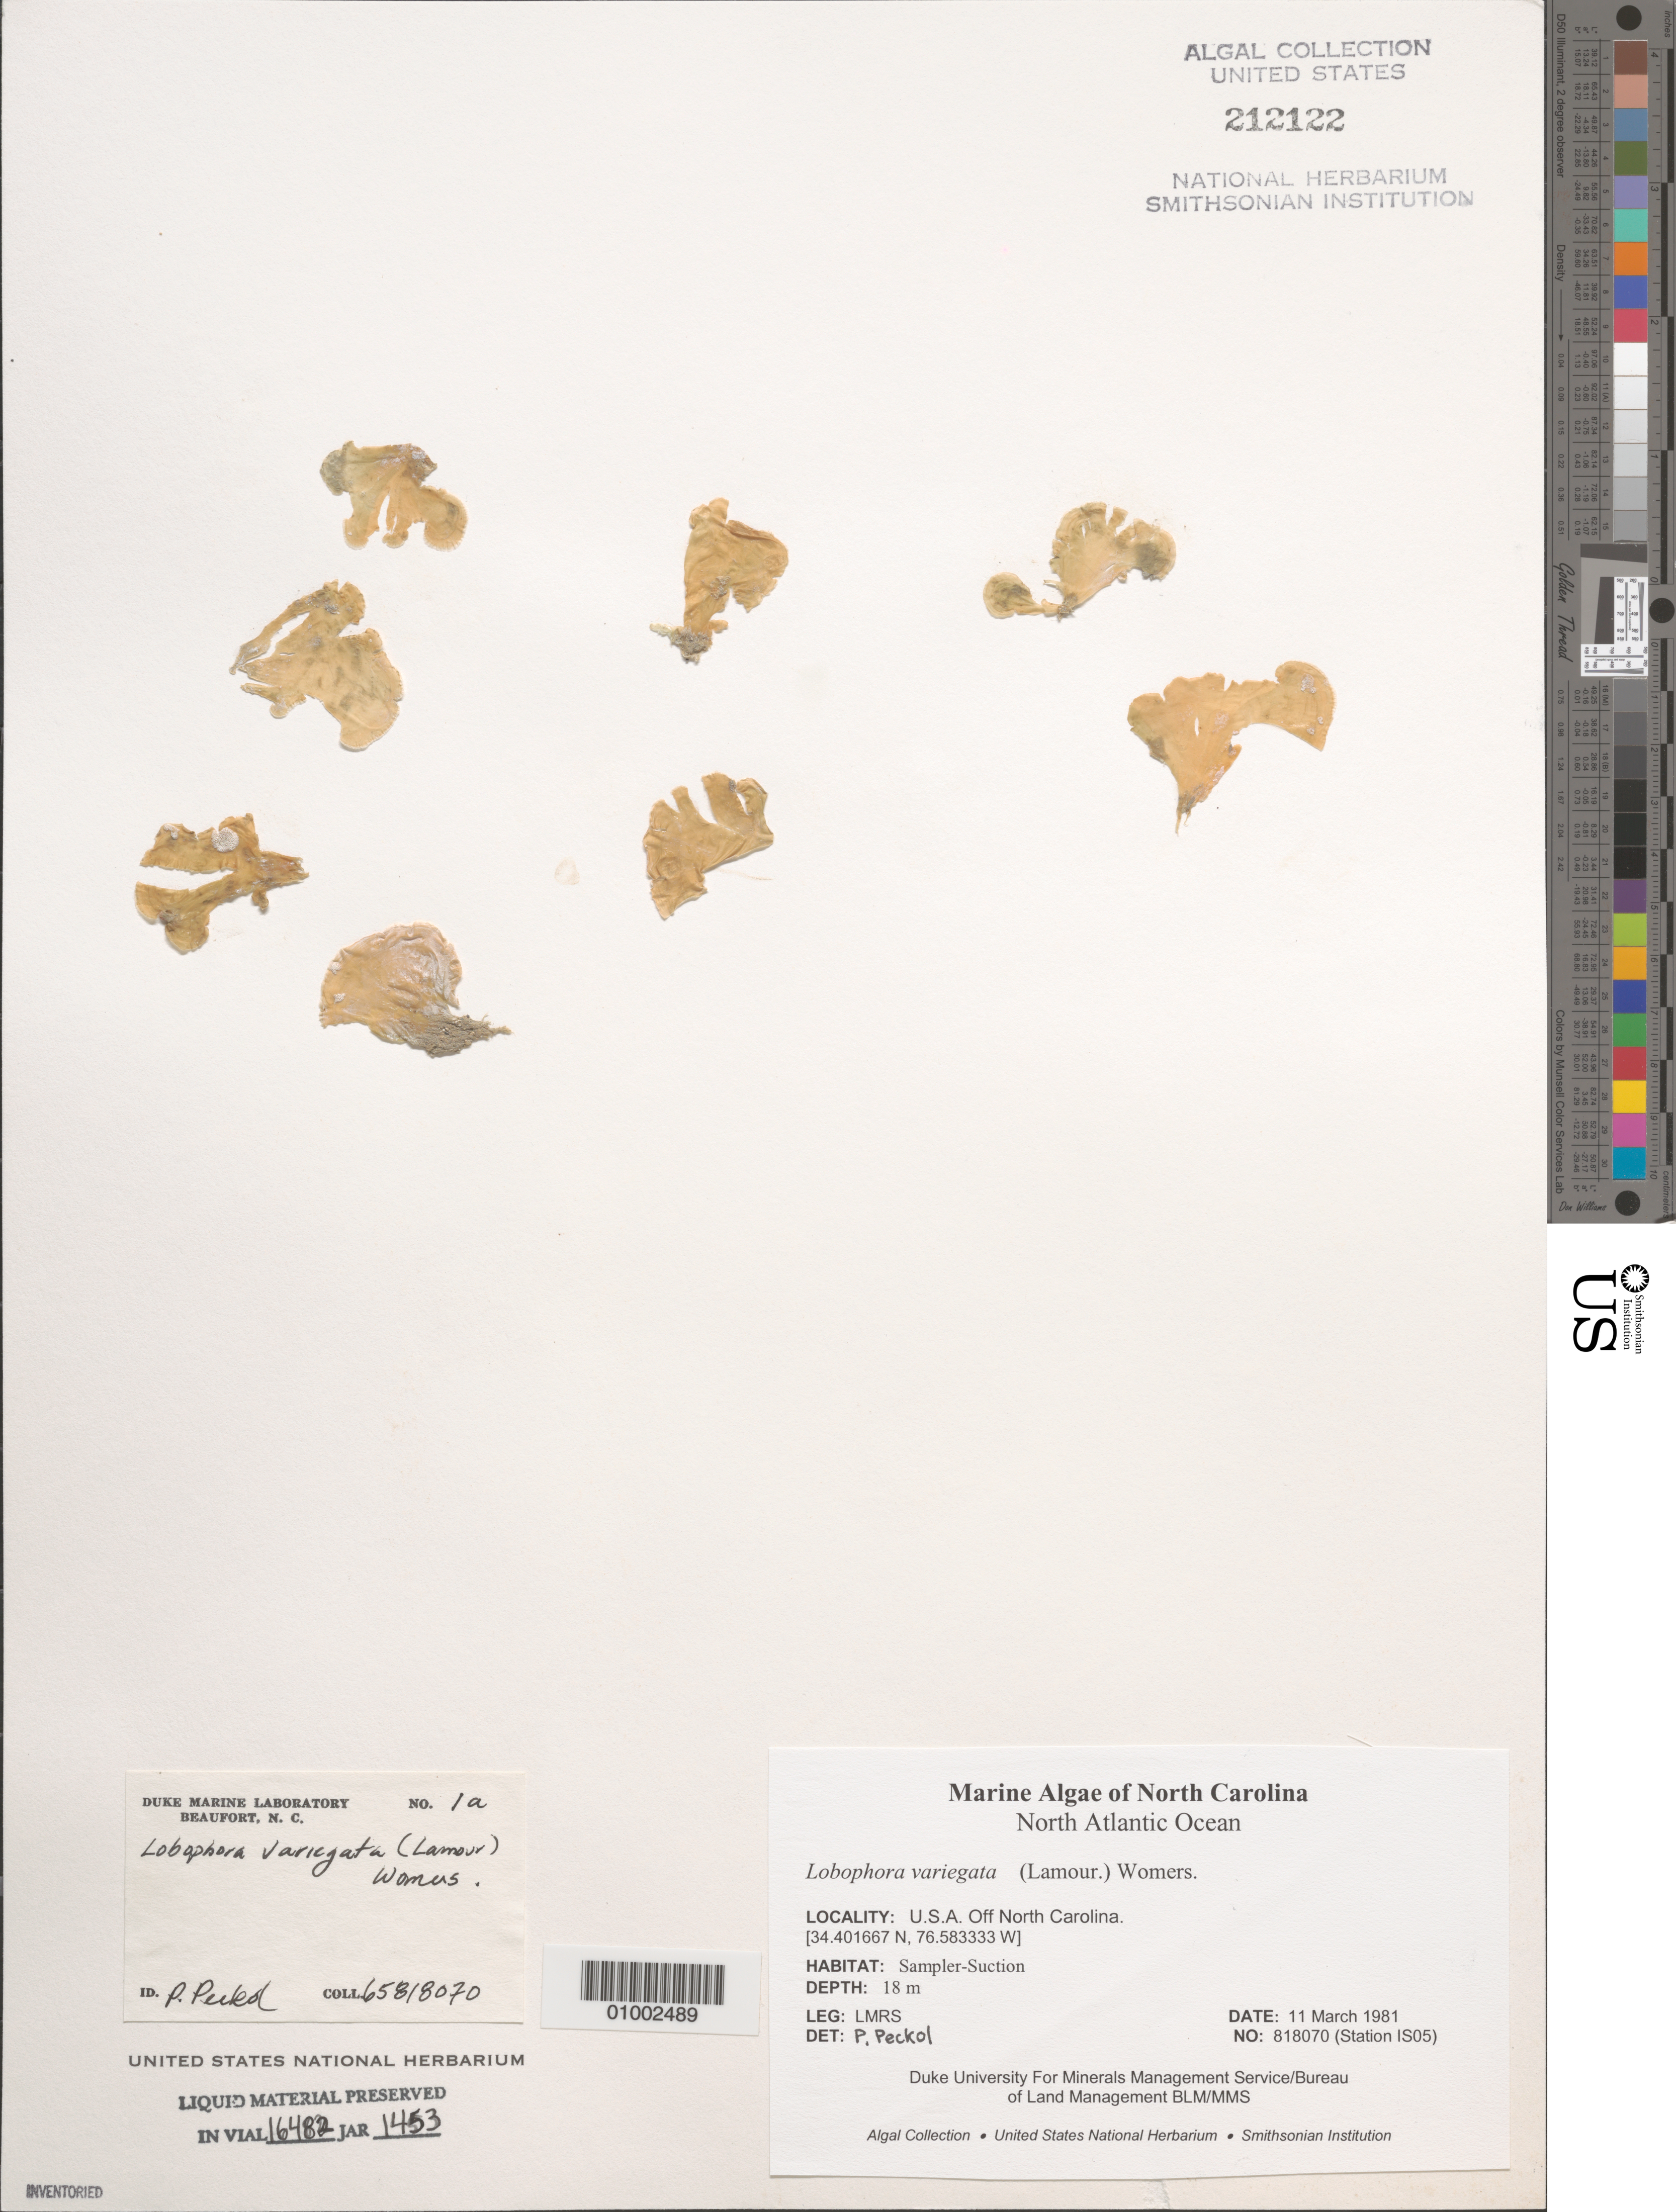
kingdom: Chromista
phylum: Ochrophyta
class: Phaeophyceae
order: Dictyotales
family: Dictyotaceae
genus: Lobophora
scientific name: Lobophora variegata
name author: (J.V.Lamouroux) Womersley & E.C. Oliveira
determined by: Peckol, P.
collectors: LMRS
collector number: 818070 (Station IS05)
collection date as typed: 11 Mar 1981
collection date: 1981-03-11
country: United States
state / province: North Carolina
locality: North Atlantic Ocean off North Carolina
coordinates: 34.401667 N, 76.583333 W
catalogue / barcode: US 212122